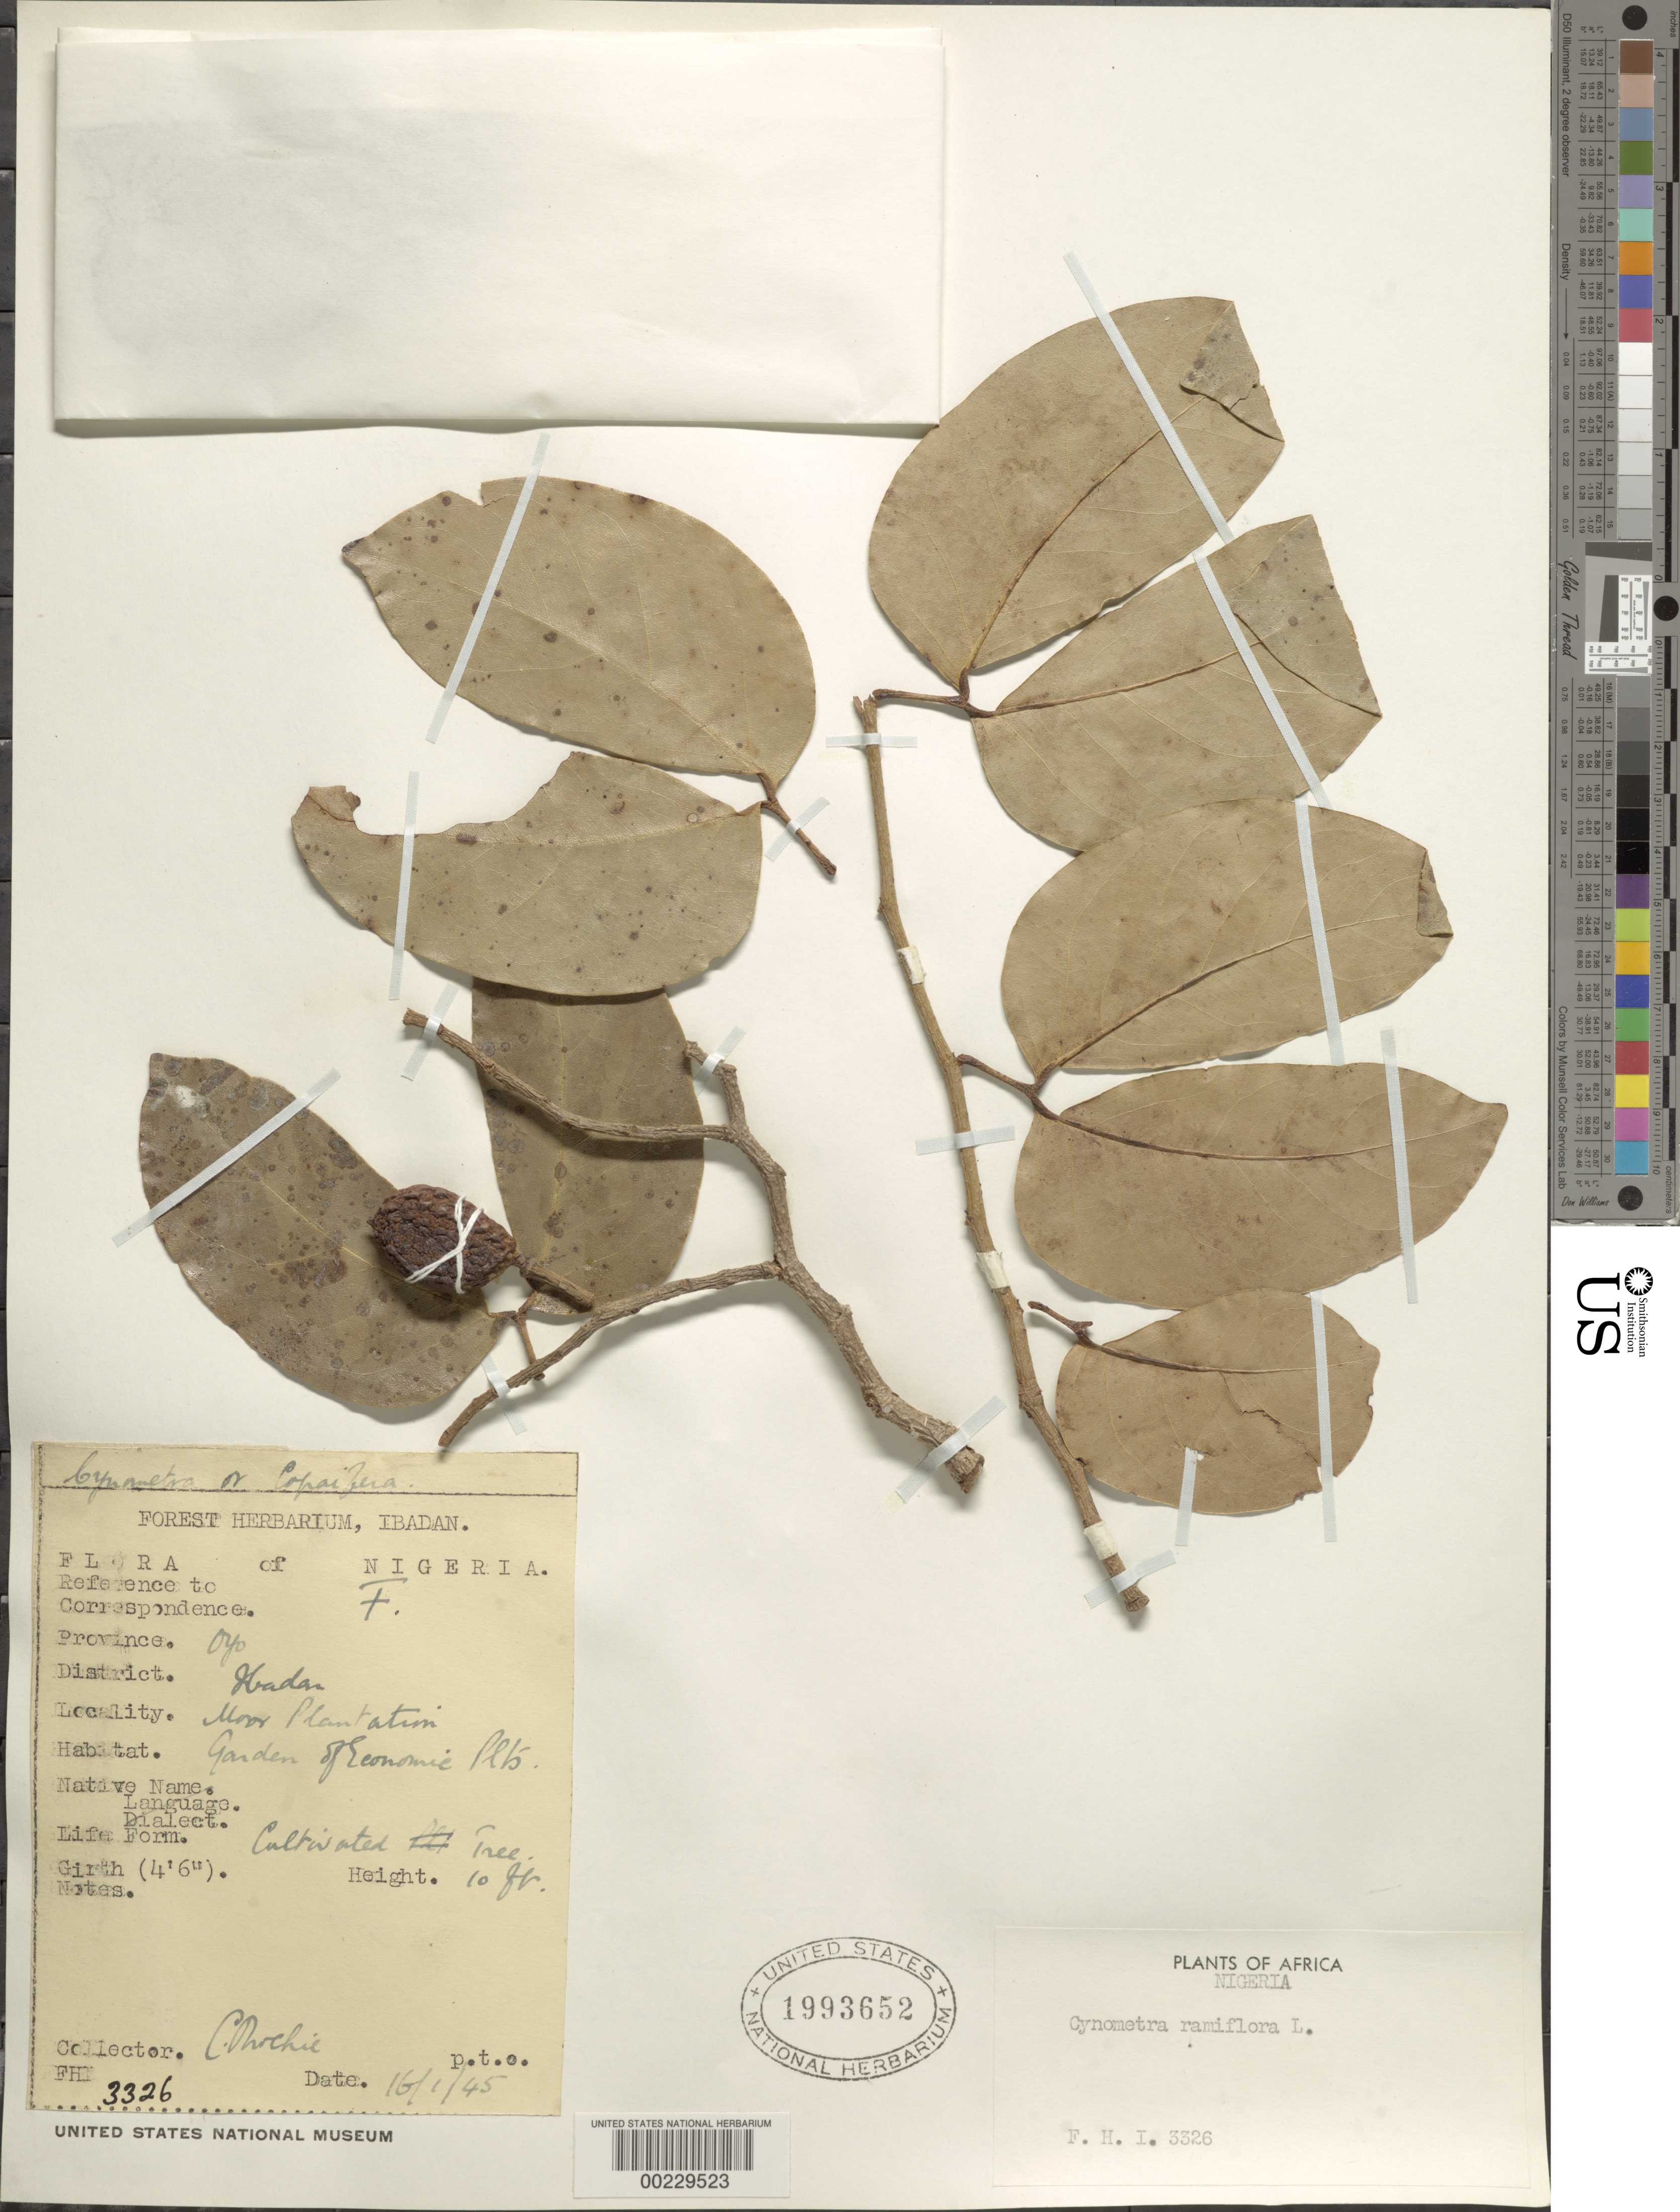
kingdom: Plantae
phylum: Tracheophyta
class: Magnoliopsida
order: Fabales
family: Fabaceae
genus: Cynometra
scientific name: Cynometra ramiflora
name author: L.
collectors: C. Onochie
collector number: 3326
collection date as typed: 16 Jan 1945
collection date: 1945-01-16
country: Nigeria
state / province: Oyo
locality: Ibadan dist. (?), moor plantation, garden of economic plants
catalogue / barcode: US 1993652